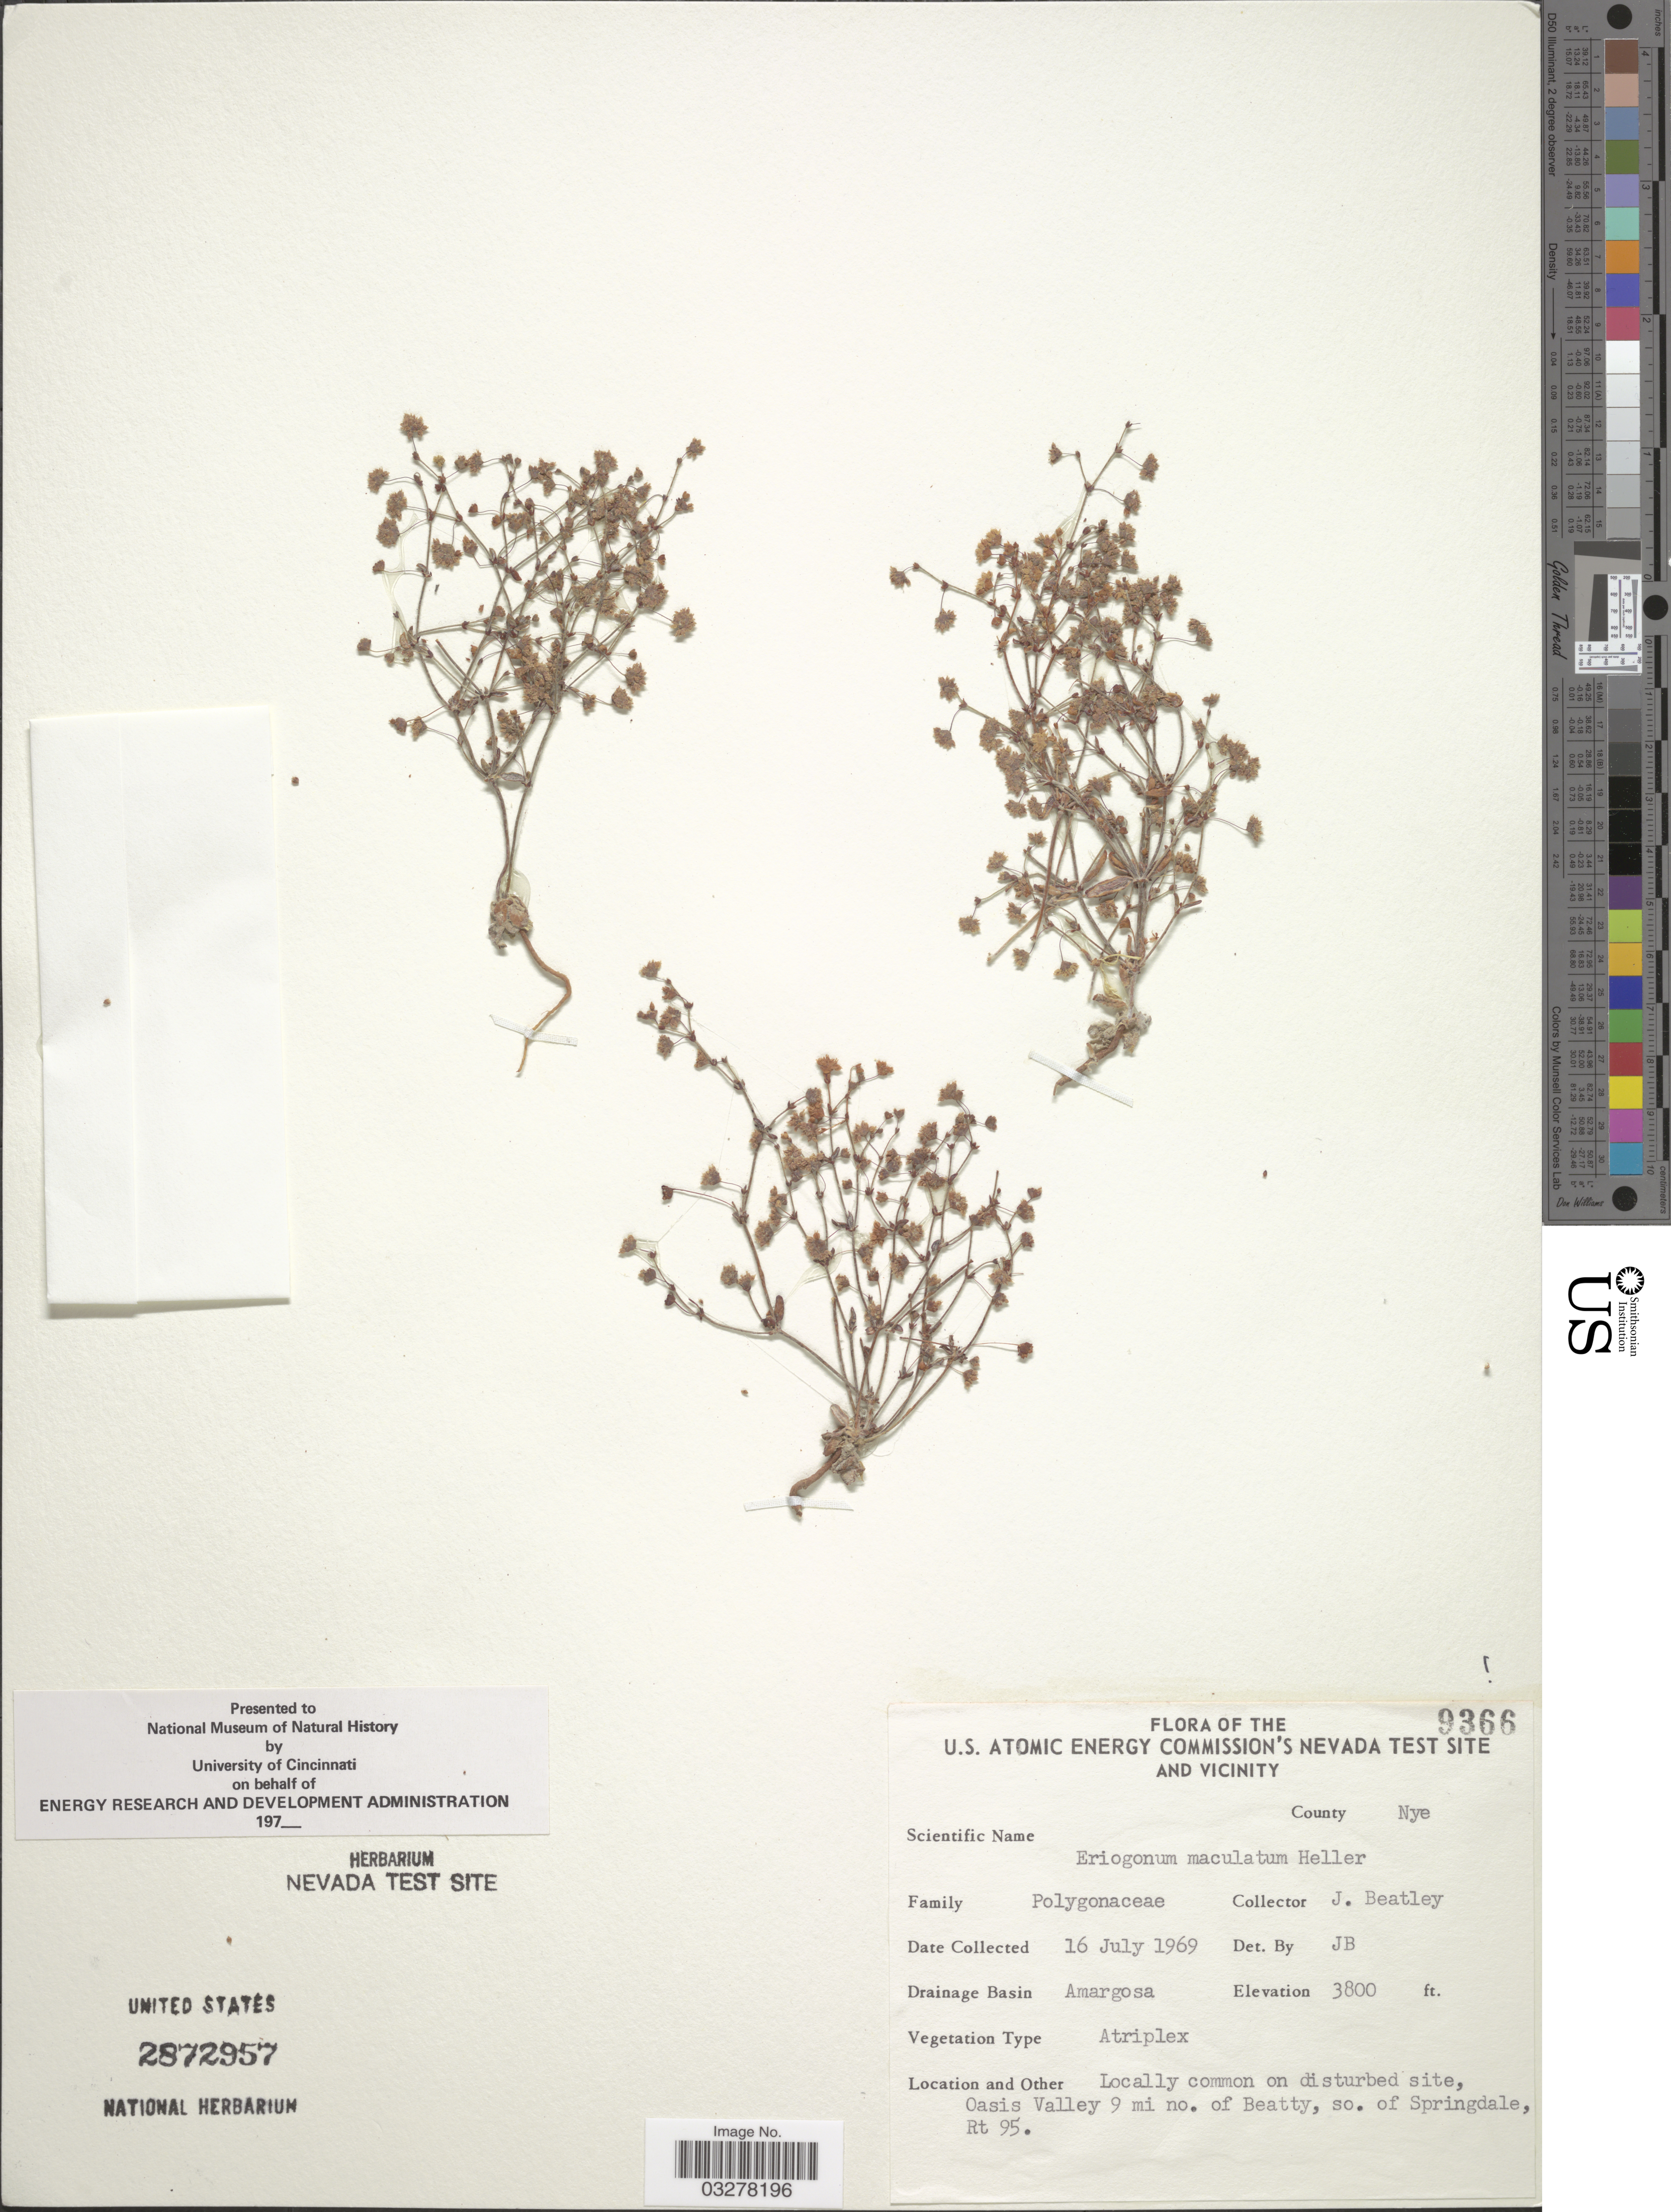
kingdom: Plantae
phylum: Tracheophyta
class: Magnoliopsida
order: Caryophyllales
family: Polygonaceae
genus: Eriogonum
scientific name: Eriogonum maculatum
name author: A. Heller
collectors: J. C. Beatley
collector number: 9366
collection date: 1969-07-16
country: United States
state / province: Nevada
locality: The U.S. Atomic Energy Commission's Nevada Test Site and Vicinity. County Nye. Drainage Basin Amargosa. Oasis Valley 9 mi no. of Beatty, so. of Springdale, Rt 95.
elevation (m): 1158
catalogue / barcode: US 2872957